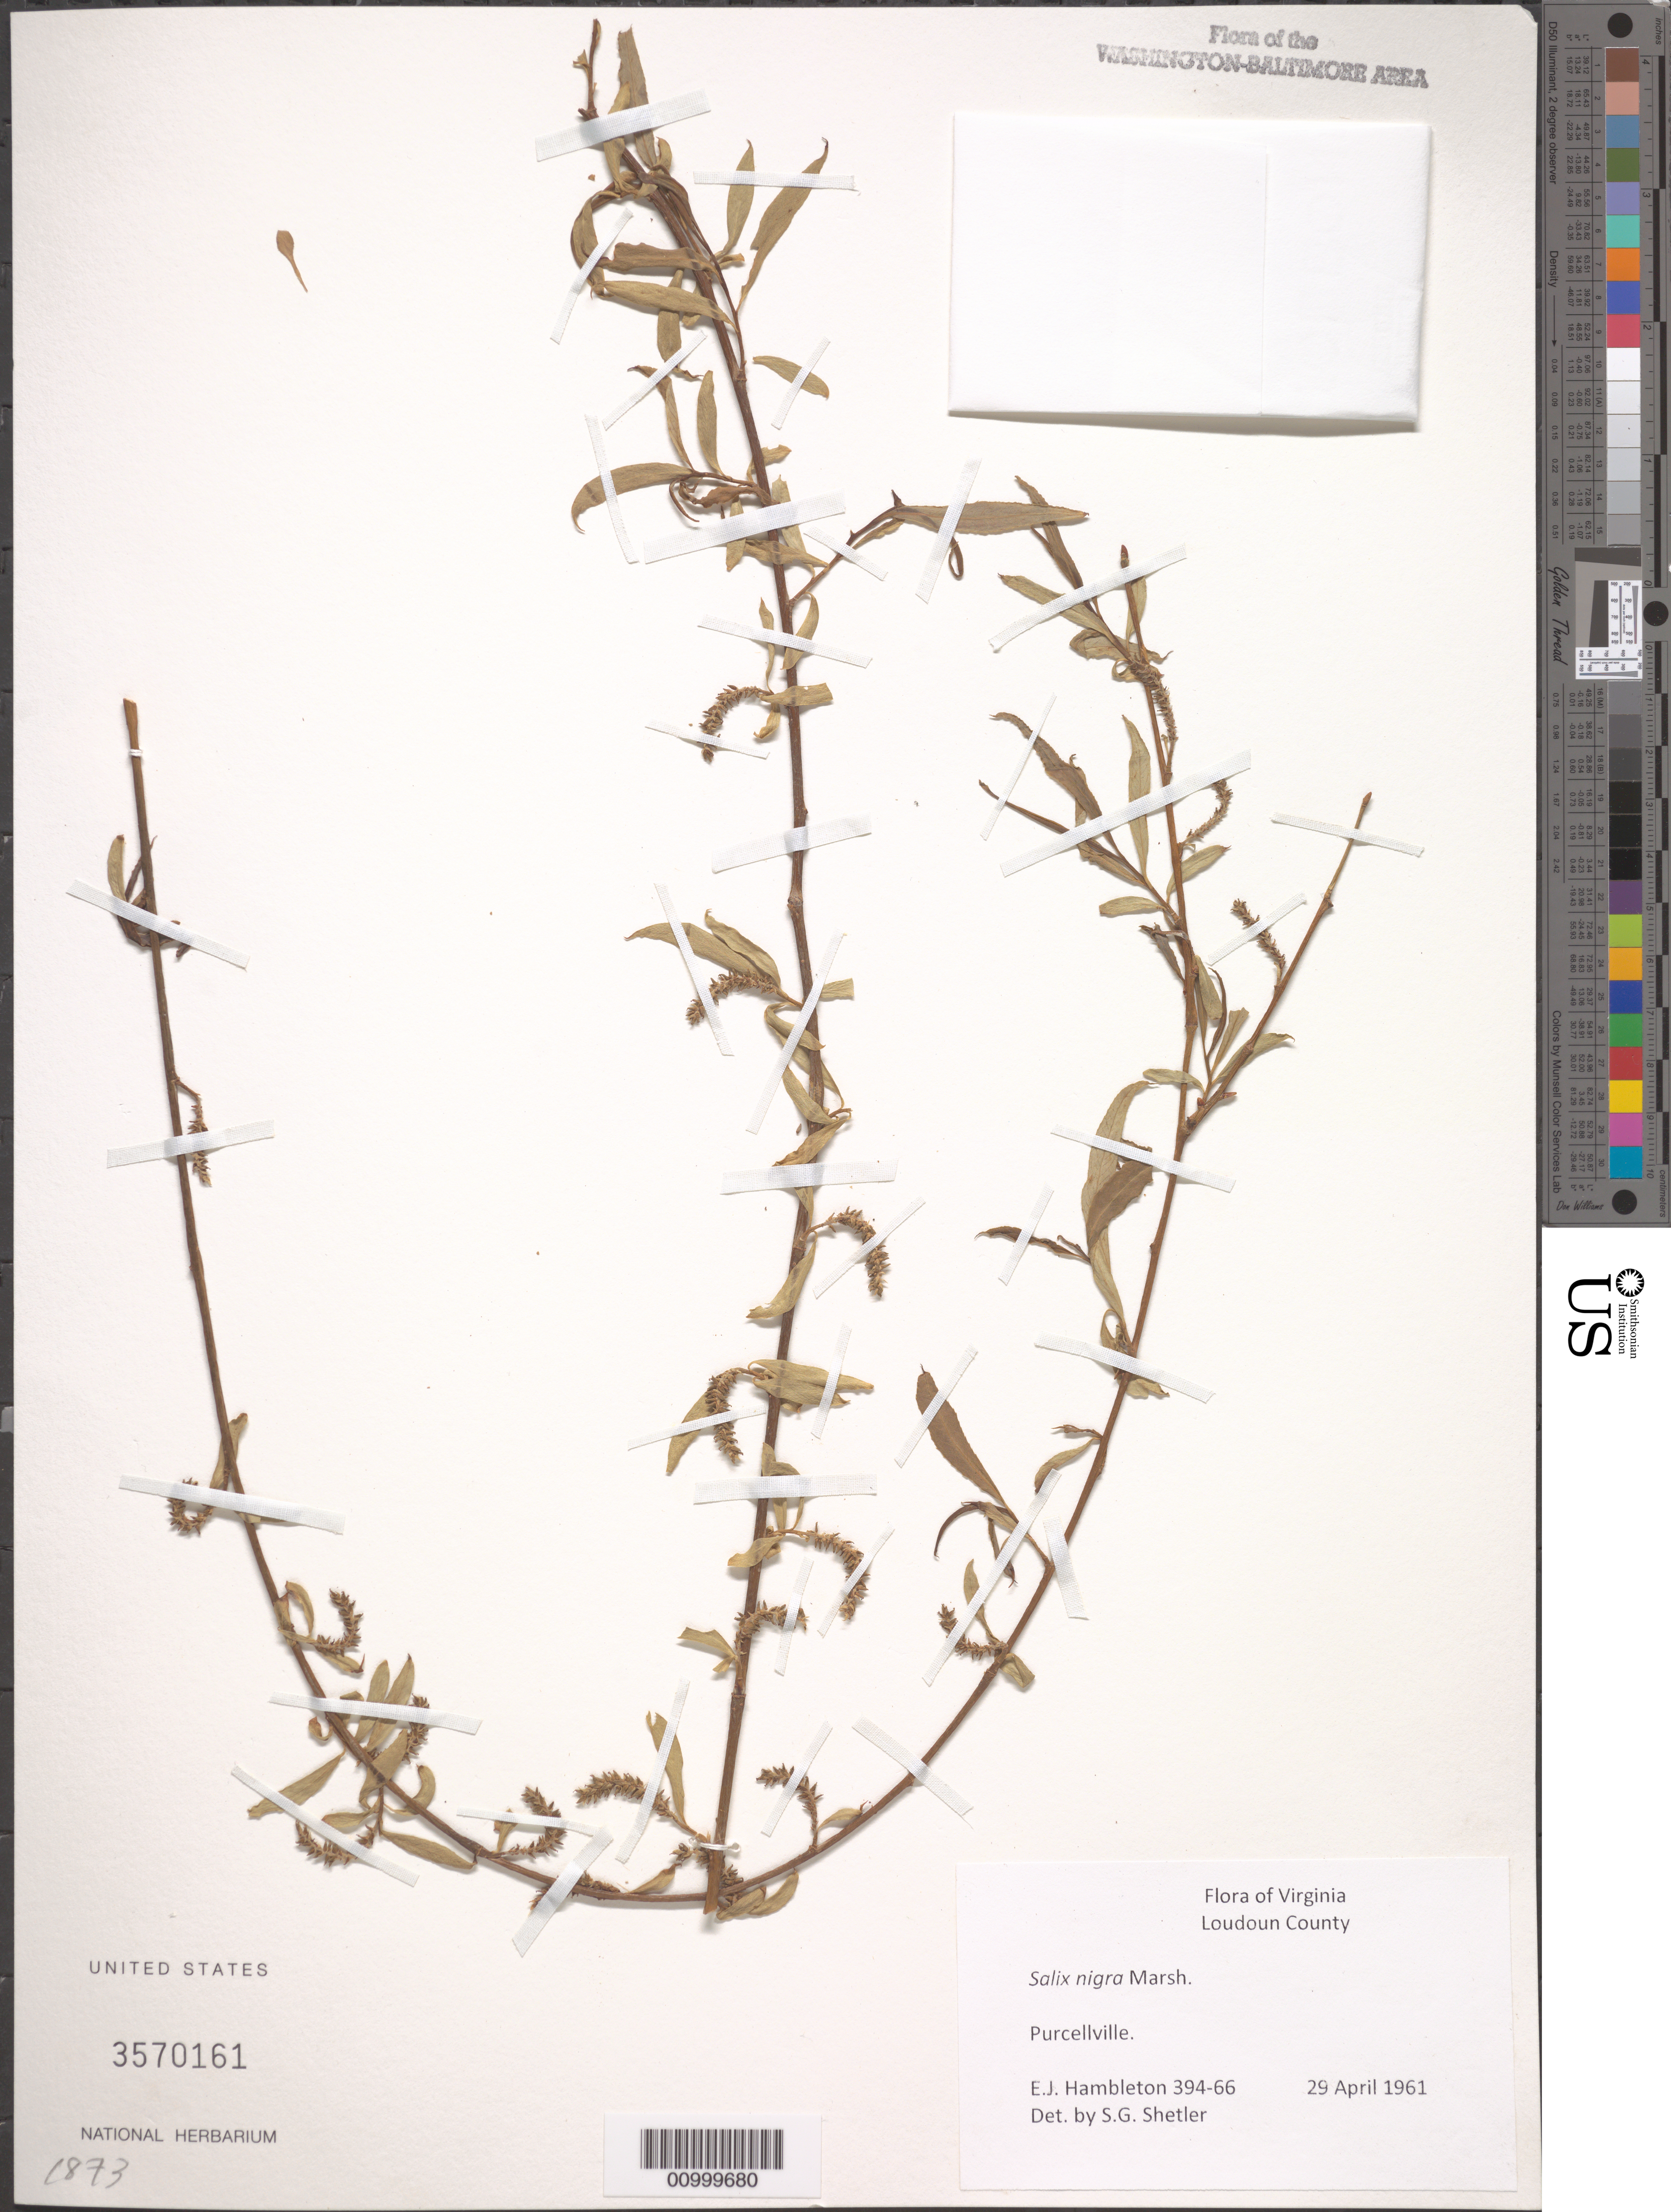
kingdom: Plantae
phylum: Tracheophyta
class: Magnoliopsida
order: Malpighiales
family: Salicaceae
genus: Salix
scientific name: Salix nigra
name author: Marshall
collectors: E. Hambleton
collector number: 394-66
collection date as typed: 29 Apr 1961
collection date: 1961-04-29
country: United States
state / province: Virginia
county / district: Loudoun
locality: Purcellville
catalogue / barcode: US 3570161